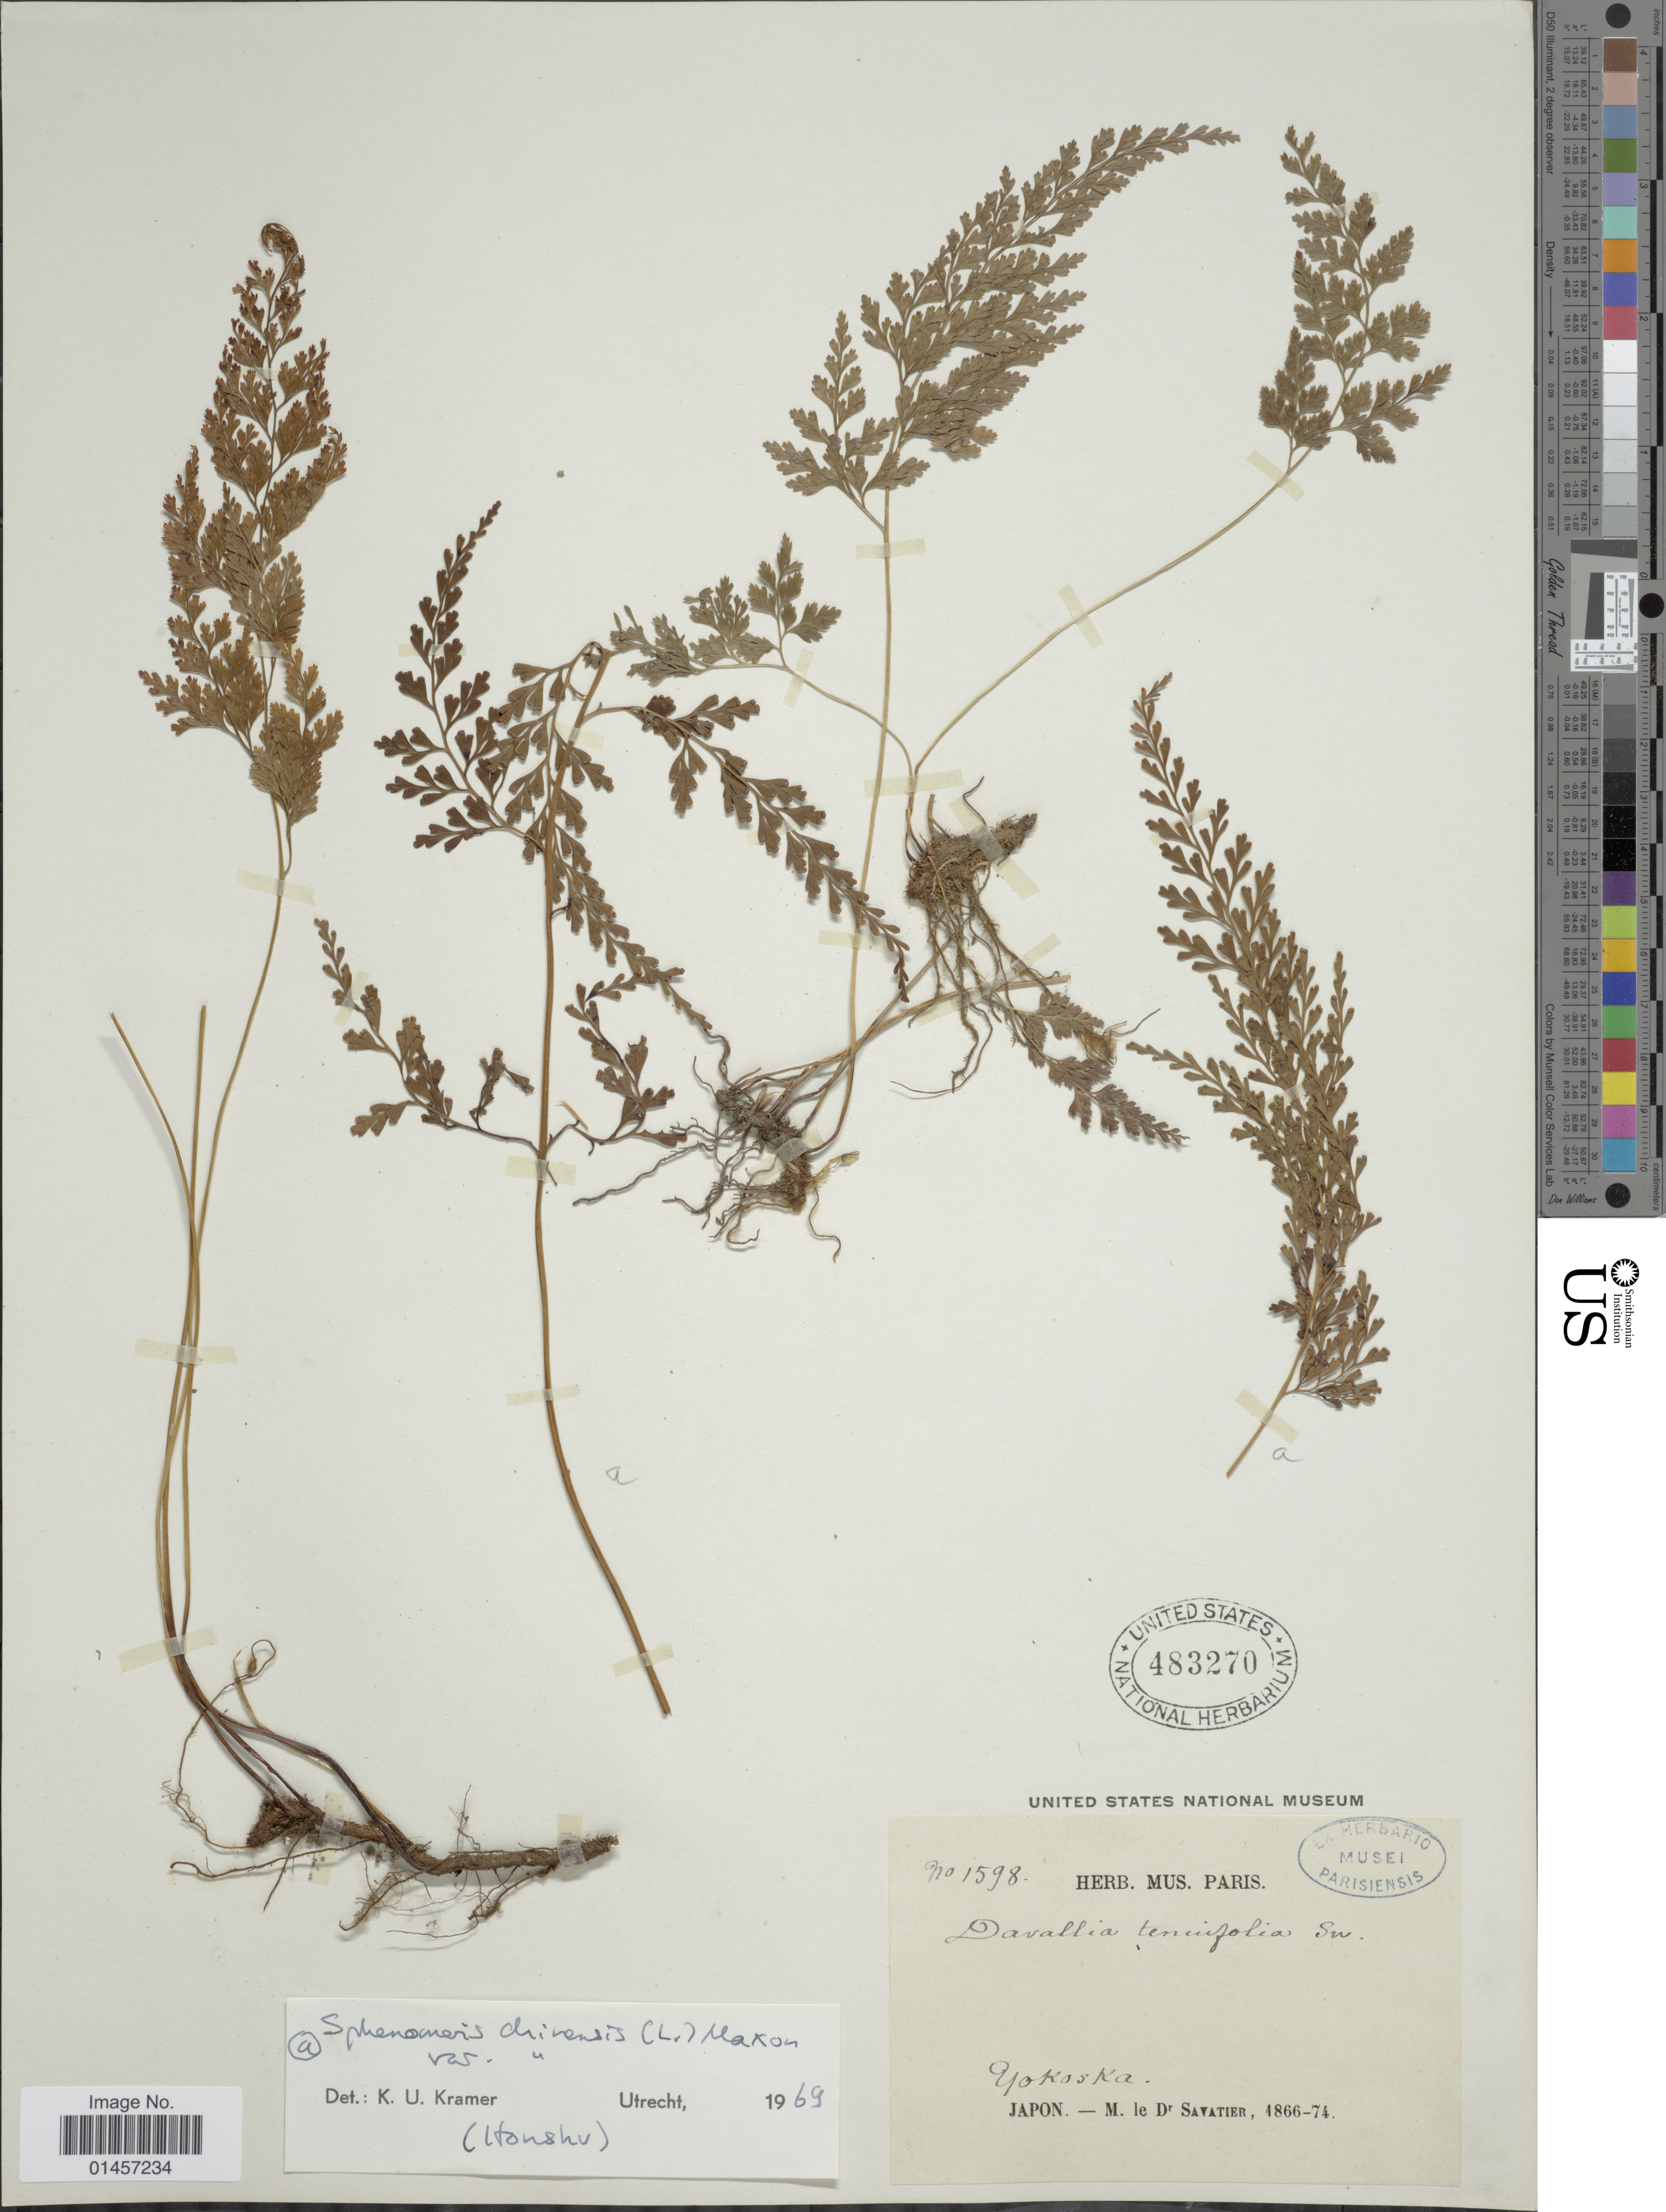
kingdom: Plantae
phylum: Tracheophyta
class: Polypodiopsida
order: Polypodiales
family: Lindsaeaceae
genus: Sphenomeris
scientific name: Sphenomeris chinensis var. chinensis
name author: (L.) Maxon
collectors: M. Savatier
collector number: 1598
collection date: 1866/1874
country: Japan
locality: Yokoska, Japon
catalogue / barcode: US 483270